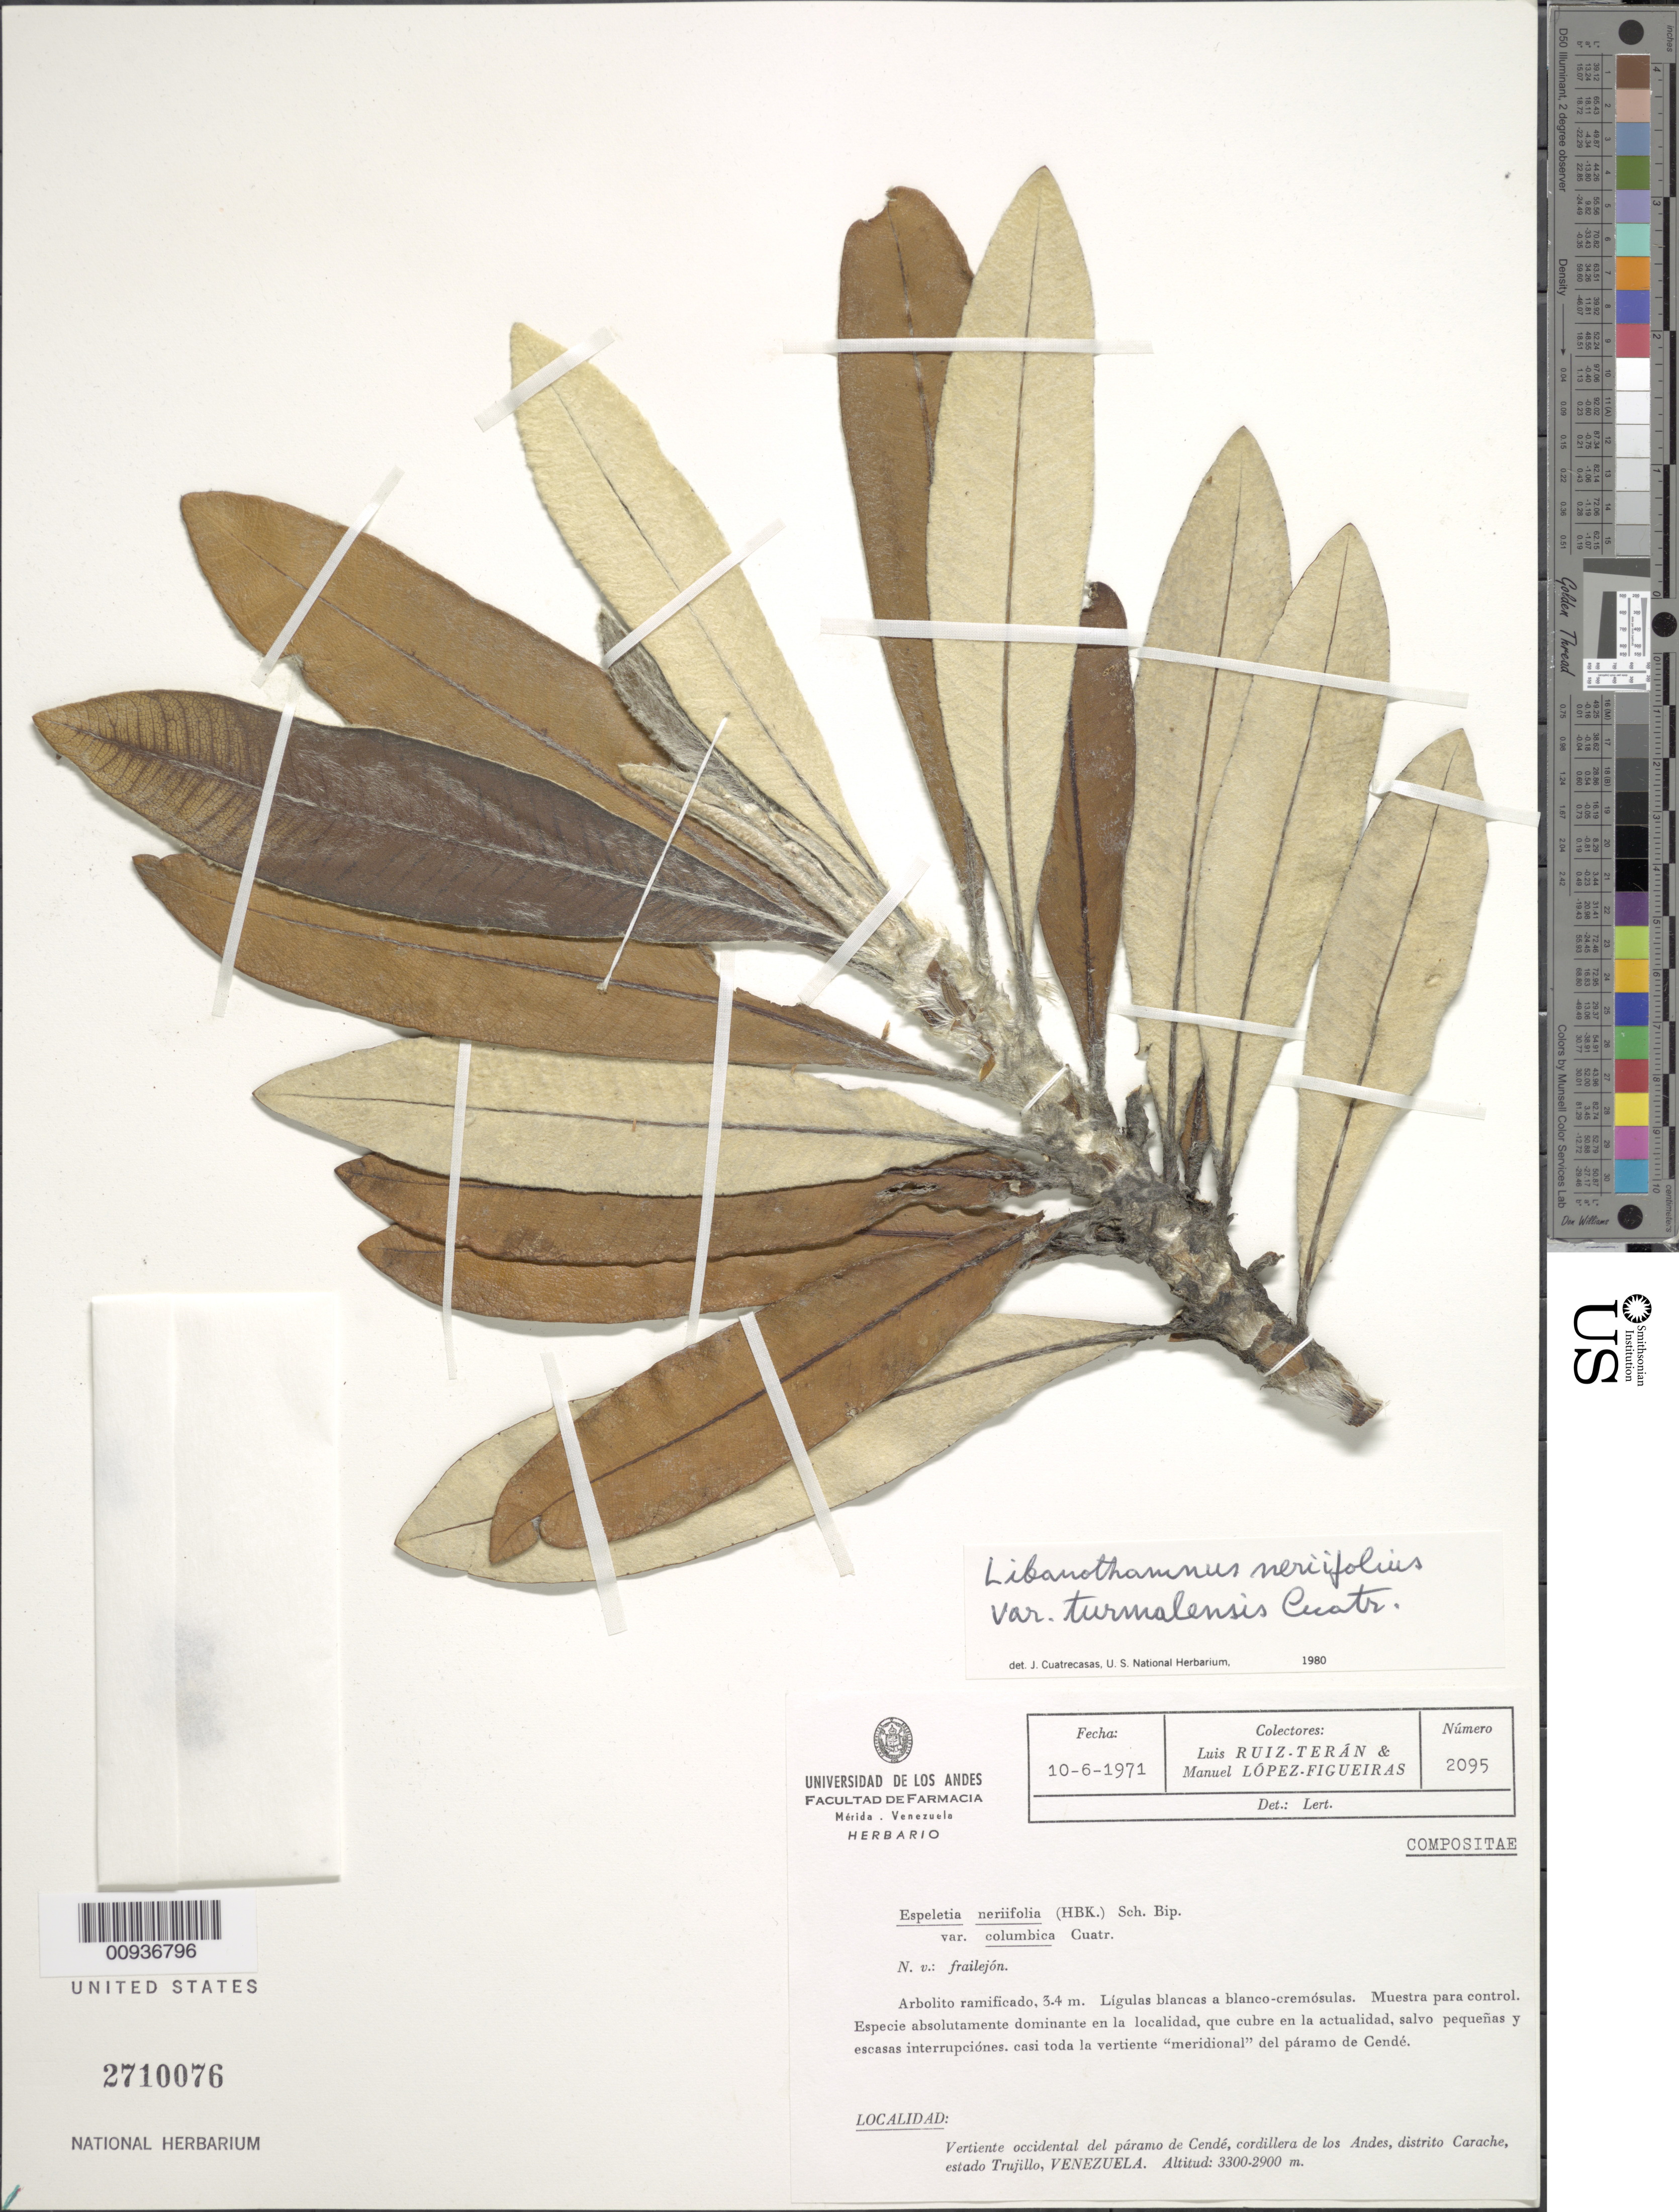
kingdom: Plantae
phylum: Tracheophyta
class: Magnoliopsida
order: Asterales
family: Asteraceae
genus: Libanothamnus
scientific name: Libanothamnus neriifolius var. turmalensis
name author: Cuatrec.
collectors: L. E. Ruíz-Terán & M. López Figueiras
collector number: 2095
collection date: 1971-06-10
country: Venezuela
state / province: Trujillo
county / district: Carache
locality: Páramo de Cendé. Vertiente occidental del páramo de Cendé, cordillera de los Andes.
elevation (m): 2900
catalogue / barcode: US 2710076